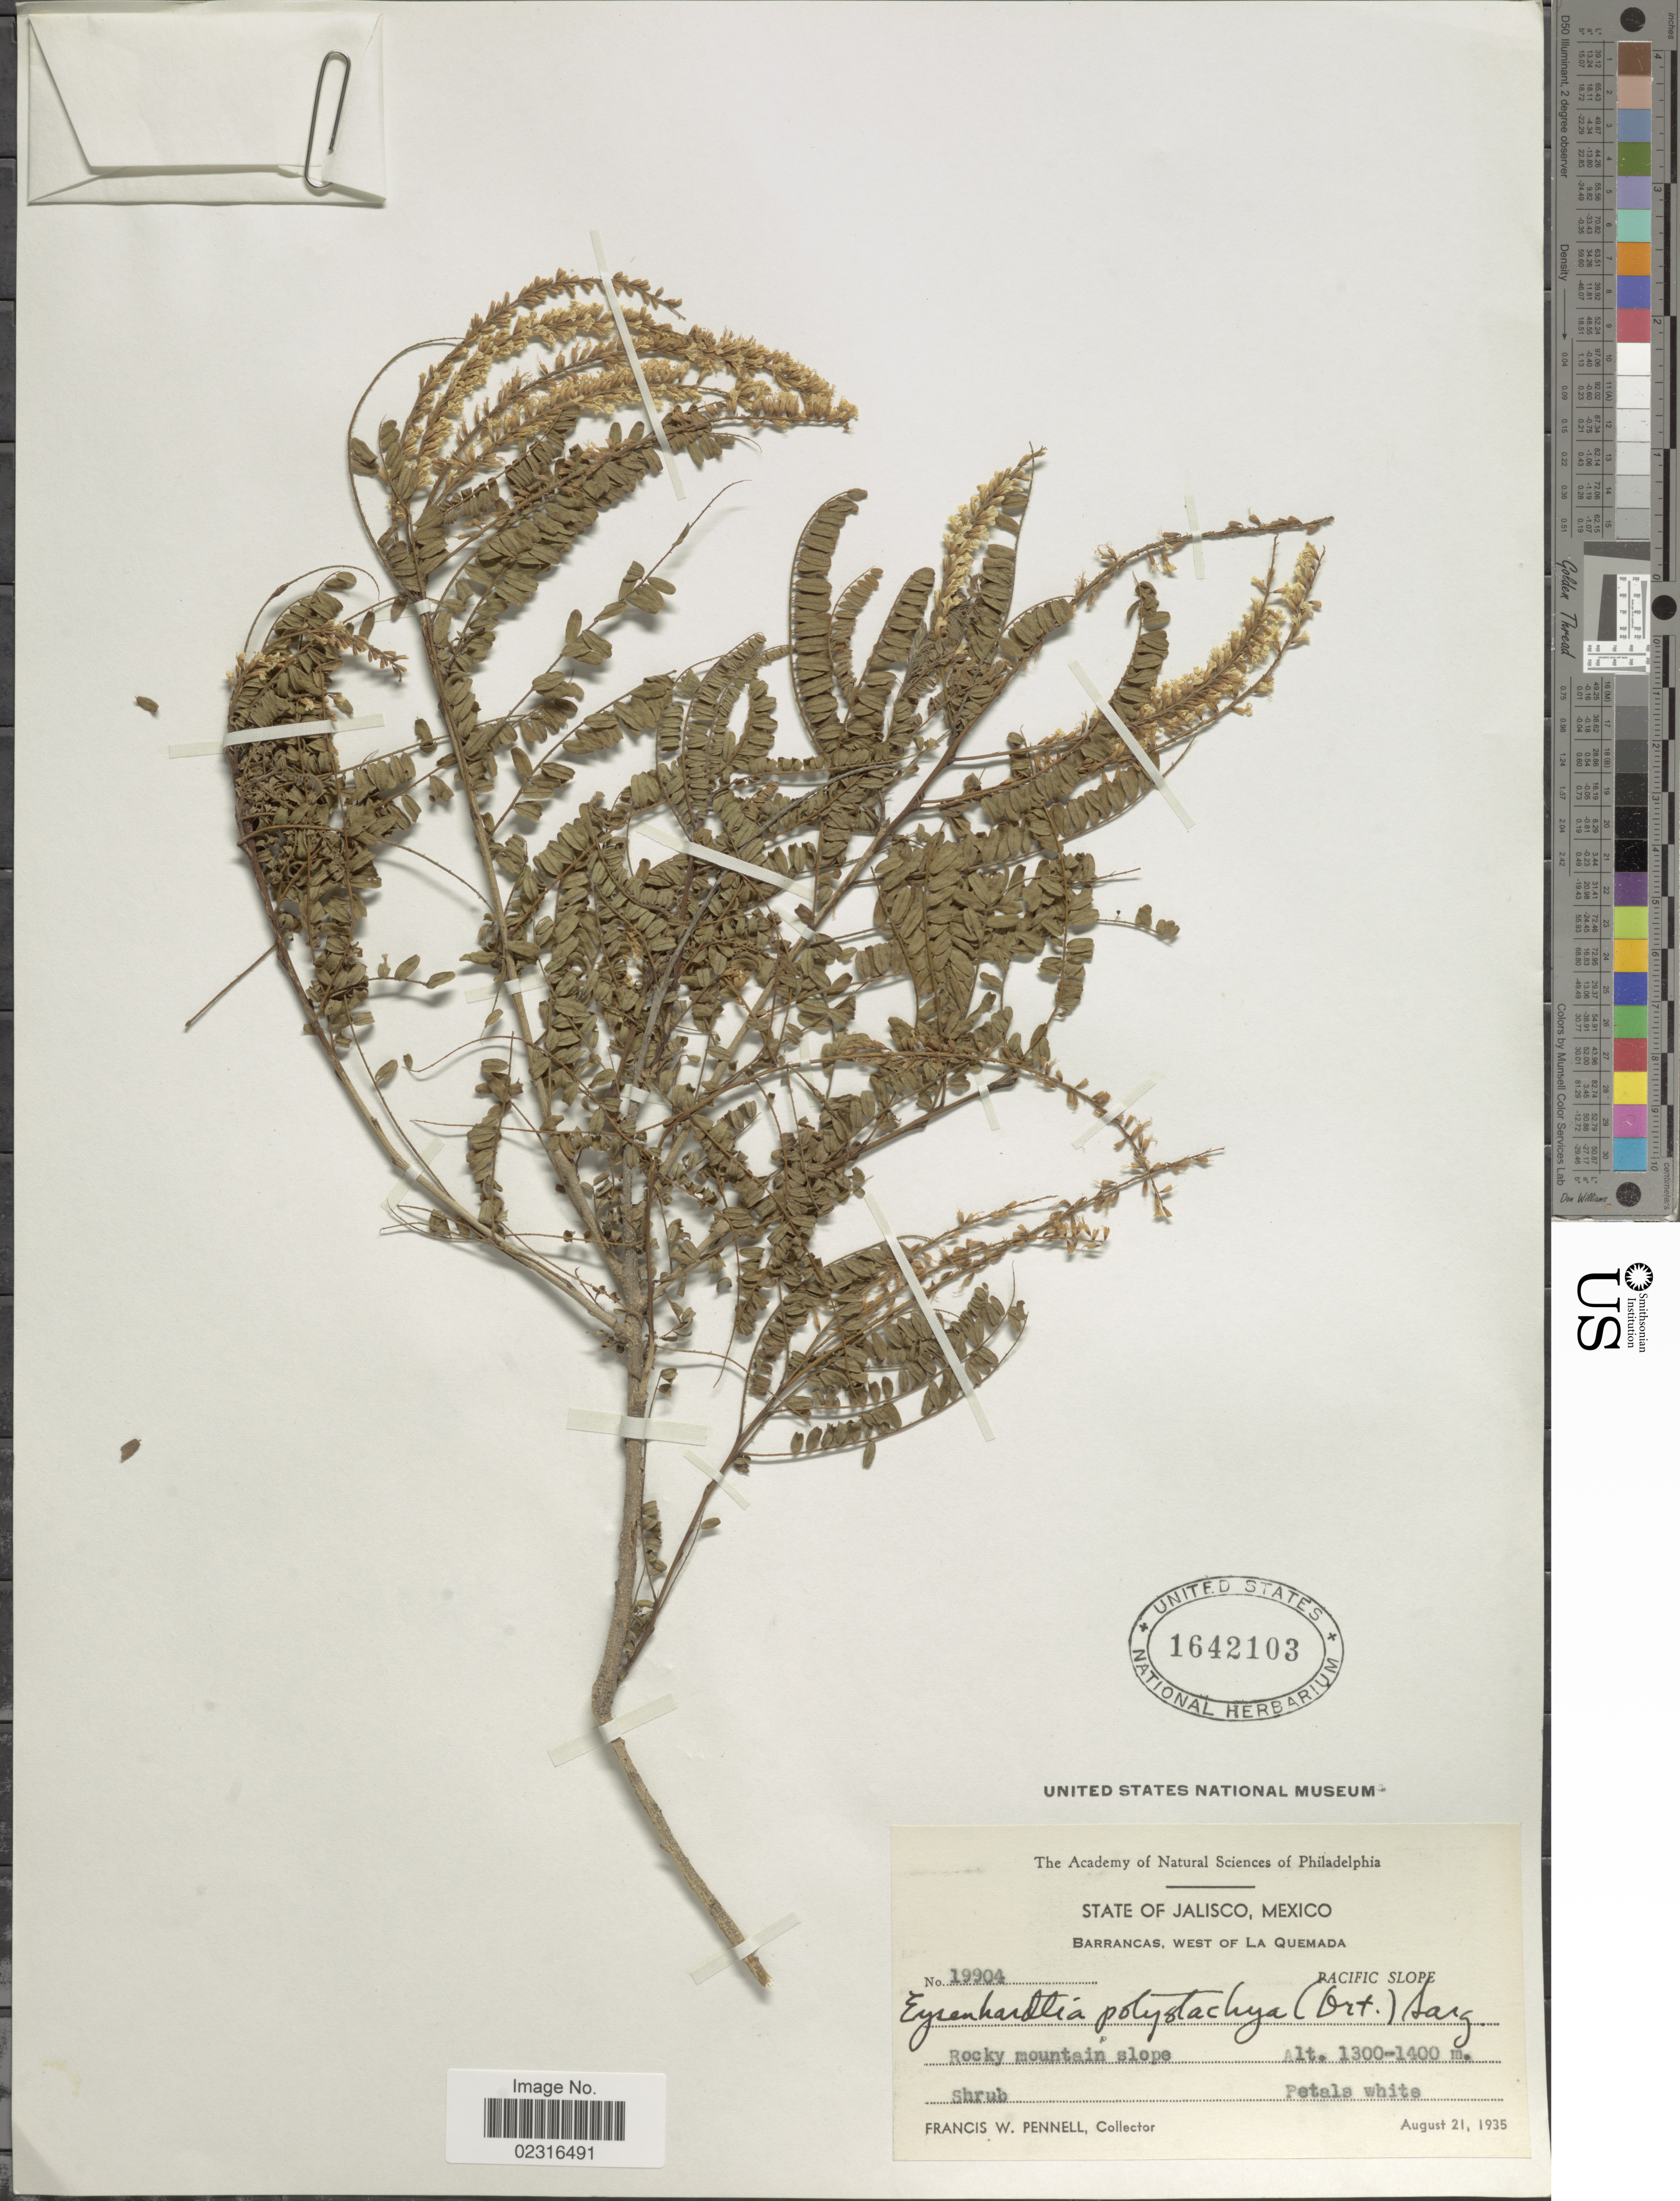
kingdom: Plantae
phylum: Tracheophyta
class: Magnoliopsida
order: Fabales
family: Fabaceae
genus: Eysenhardtia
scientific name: Eysenhardtia polystachya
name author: (Ortega) Sarg.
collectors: F. W. Pennell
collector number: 19904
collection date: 1935-08-21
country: Mexico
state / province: Jalisco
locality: Barrancas, west of La Quemada, Pacific slope, rocky mountain slope.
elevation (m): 1300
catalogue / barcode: US 1642103